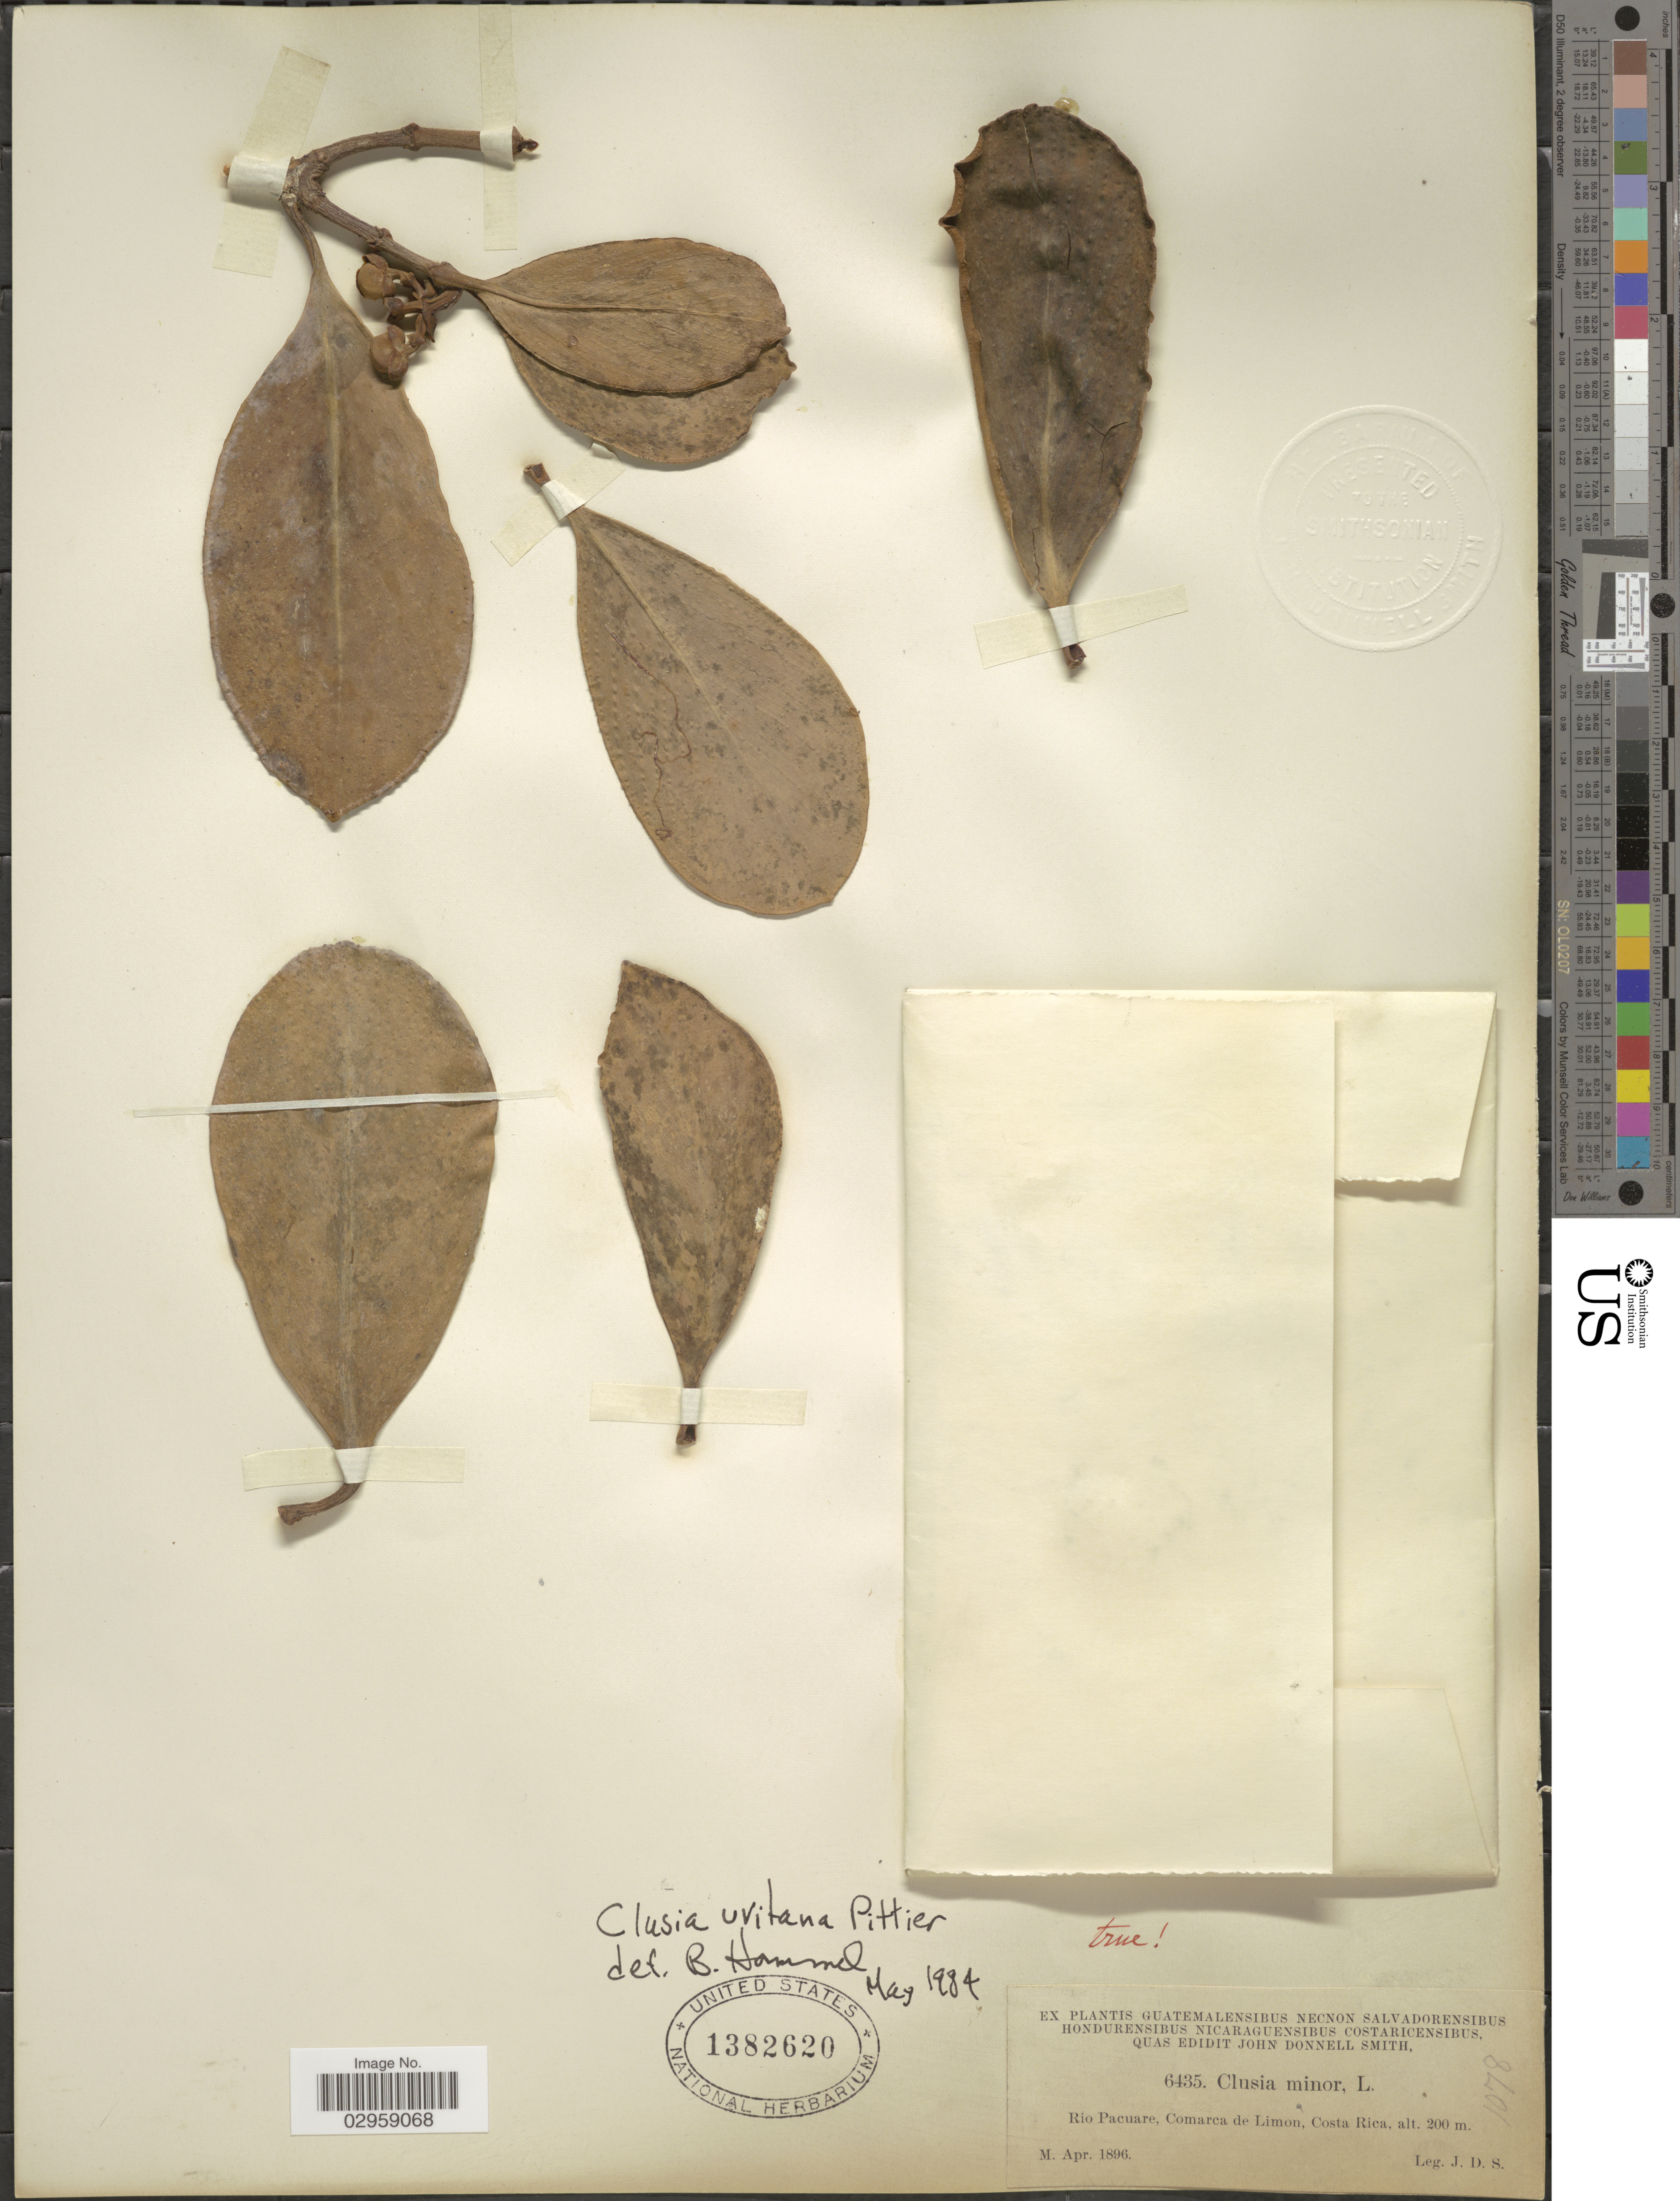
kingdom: Plantae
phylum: Tracheophyta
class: Magnoliopsida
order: Malpighiales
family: Clusiaceae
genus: Clusia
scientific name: Clusia uvitana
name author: Pittier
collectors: J. Donnell Smith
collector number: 6435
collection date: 1896-04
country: Costa Rica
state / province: Limón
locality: Rio Pacuare, Comarca de Limon.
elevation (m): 200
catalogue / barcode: US 1382620